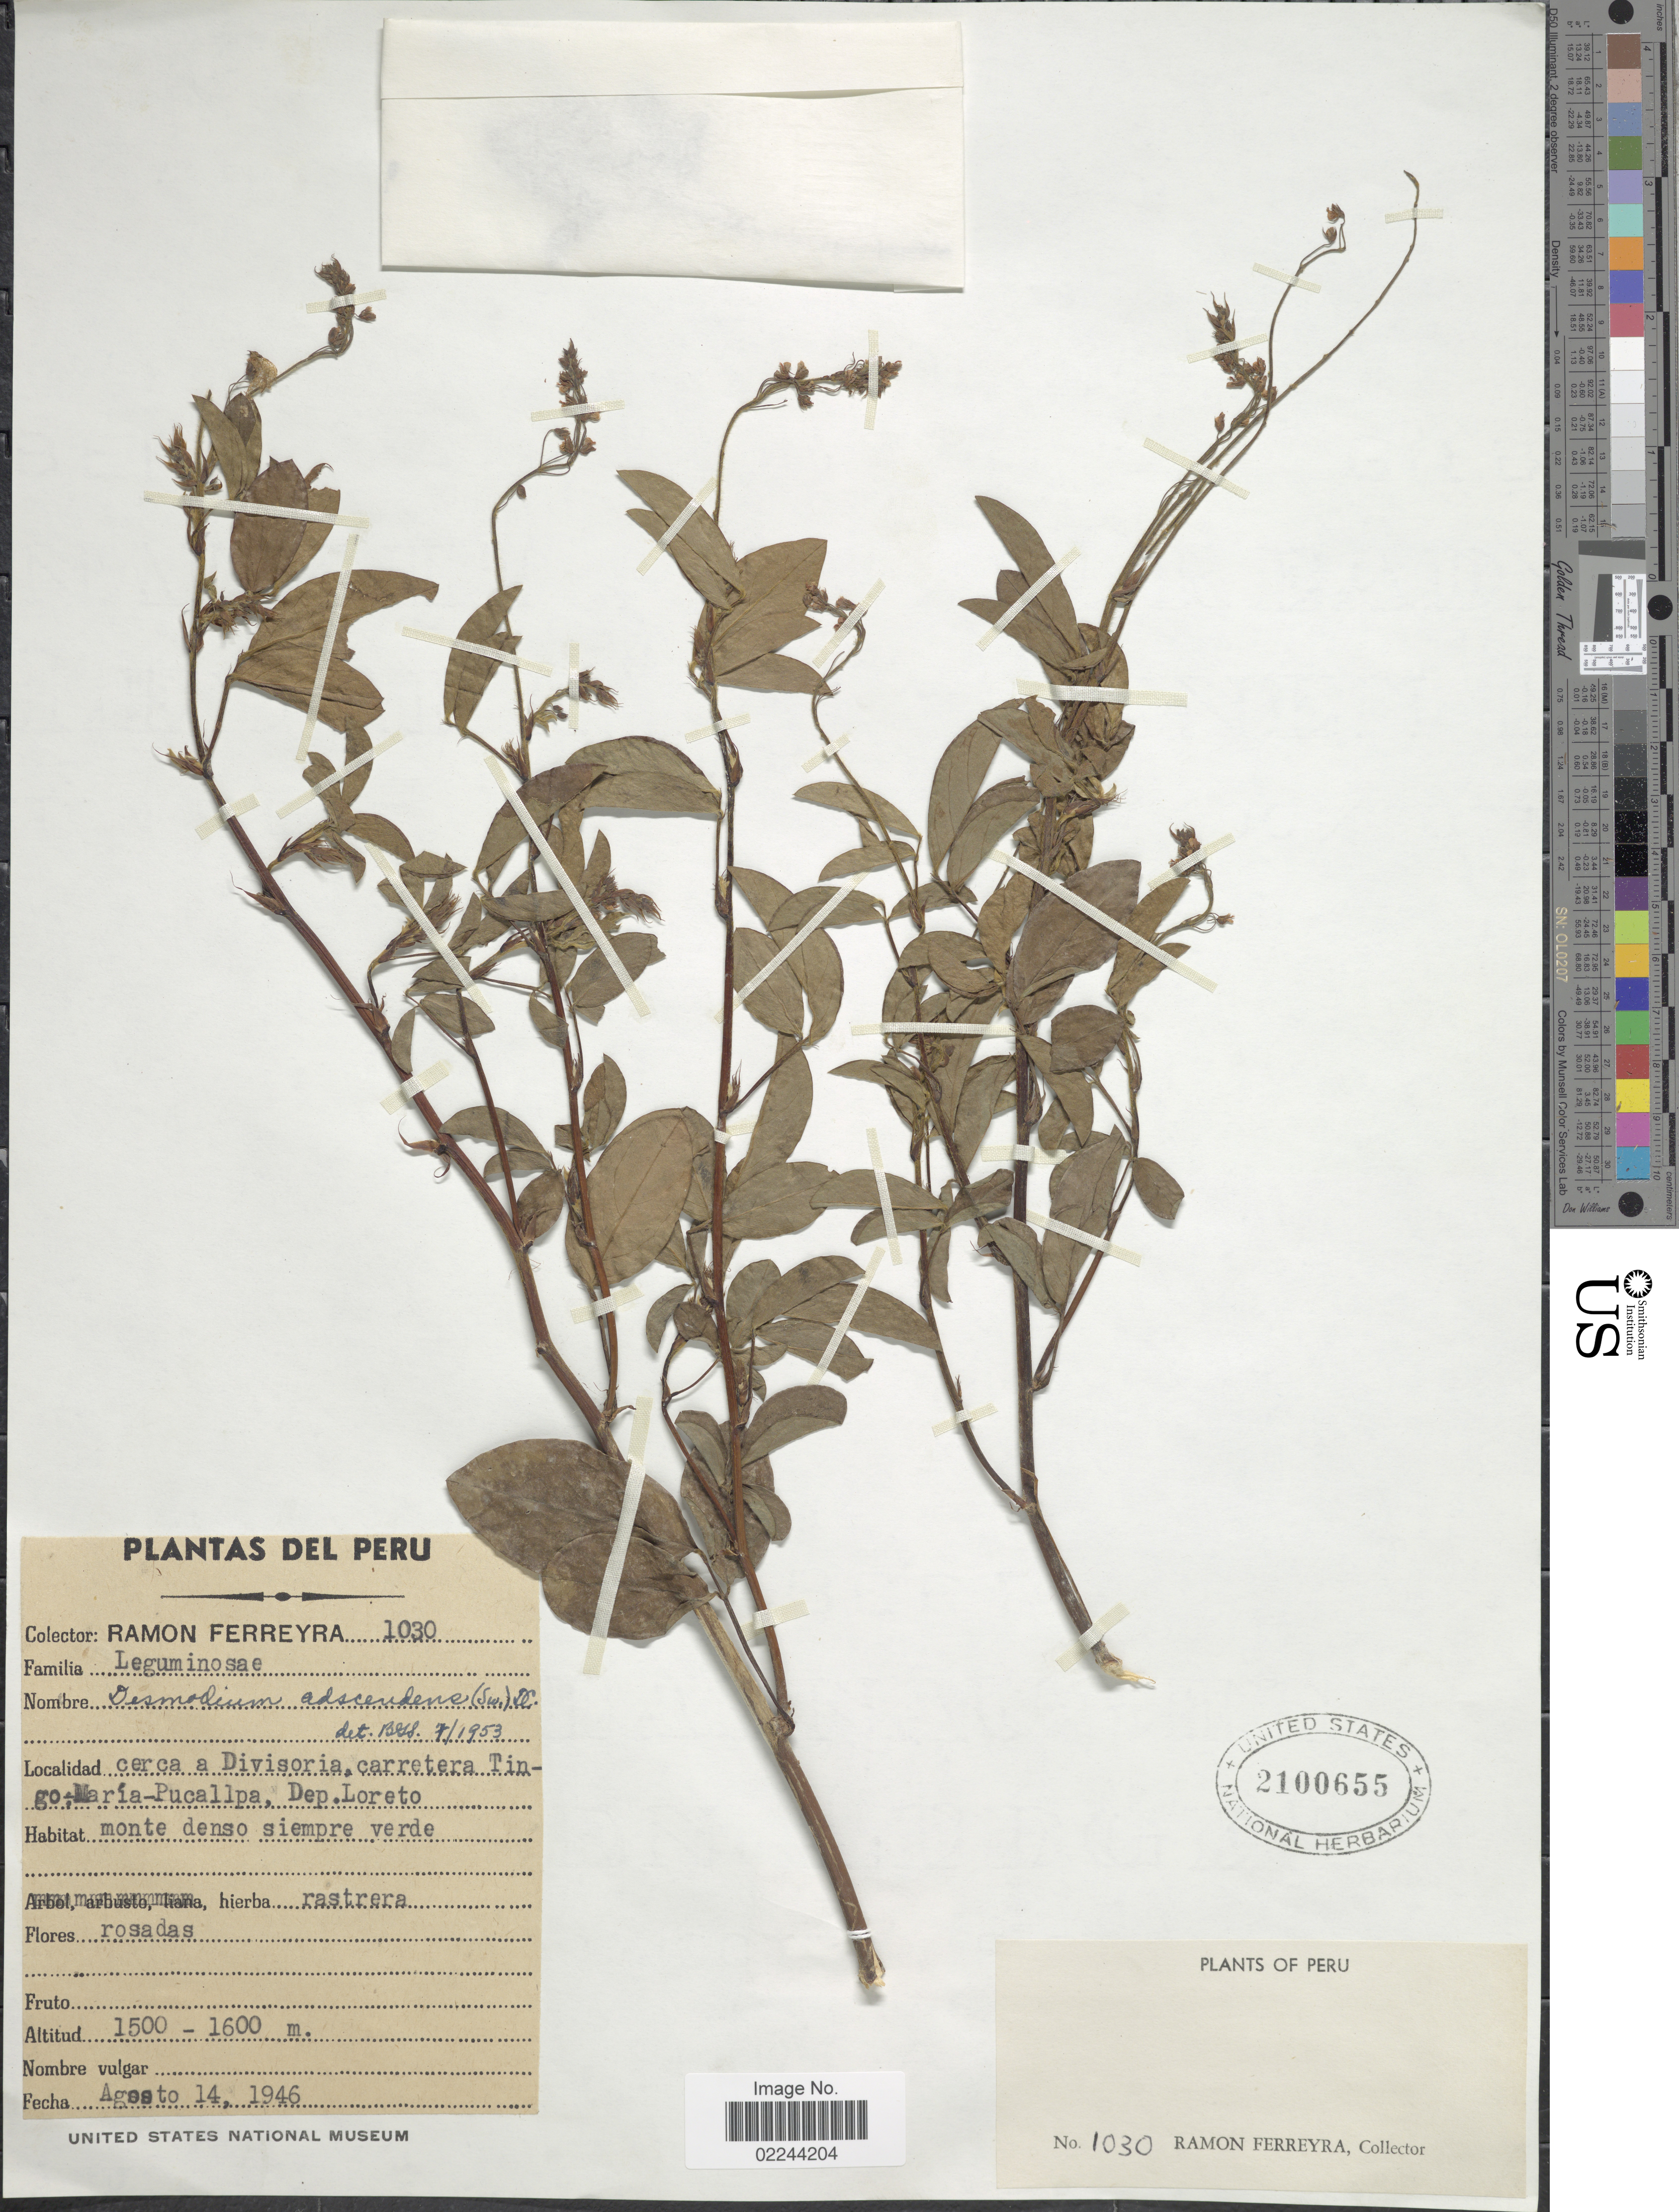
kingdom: Plantae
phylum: Tracheophyta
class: Magnoliopsida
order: Fabales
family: Fabaceae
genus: Grona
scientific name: Grona adscendens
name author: (Sw.) H. Ohashi & K. Ohashi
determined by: Strong, Mark T., (BOT), Smithsonian Institution - National Museum of Natural History (UNITED STATES)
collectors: R. A. Ferreyra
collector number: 1030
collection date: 1946-08-14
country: Peru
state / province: Loreto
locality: Cerca a Divisoria, carretera Tingo-María-Pucallpa, Dep. Loreto, monte denso siempre verde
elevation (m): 1500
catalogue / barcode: US 2100655